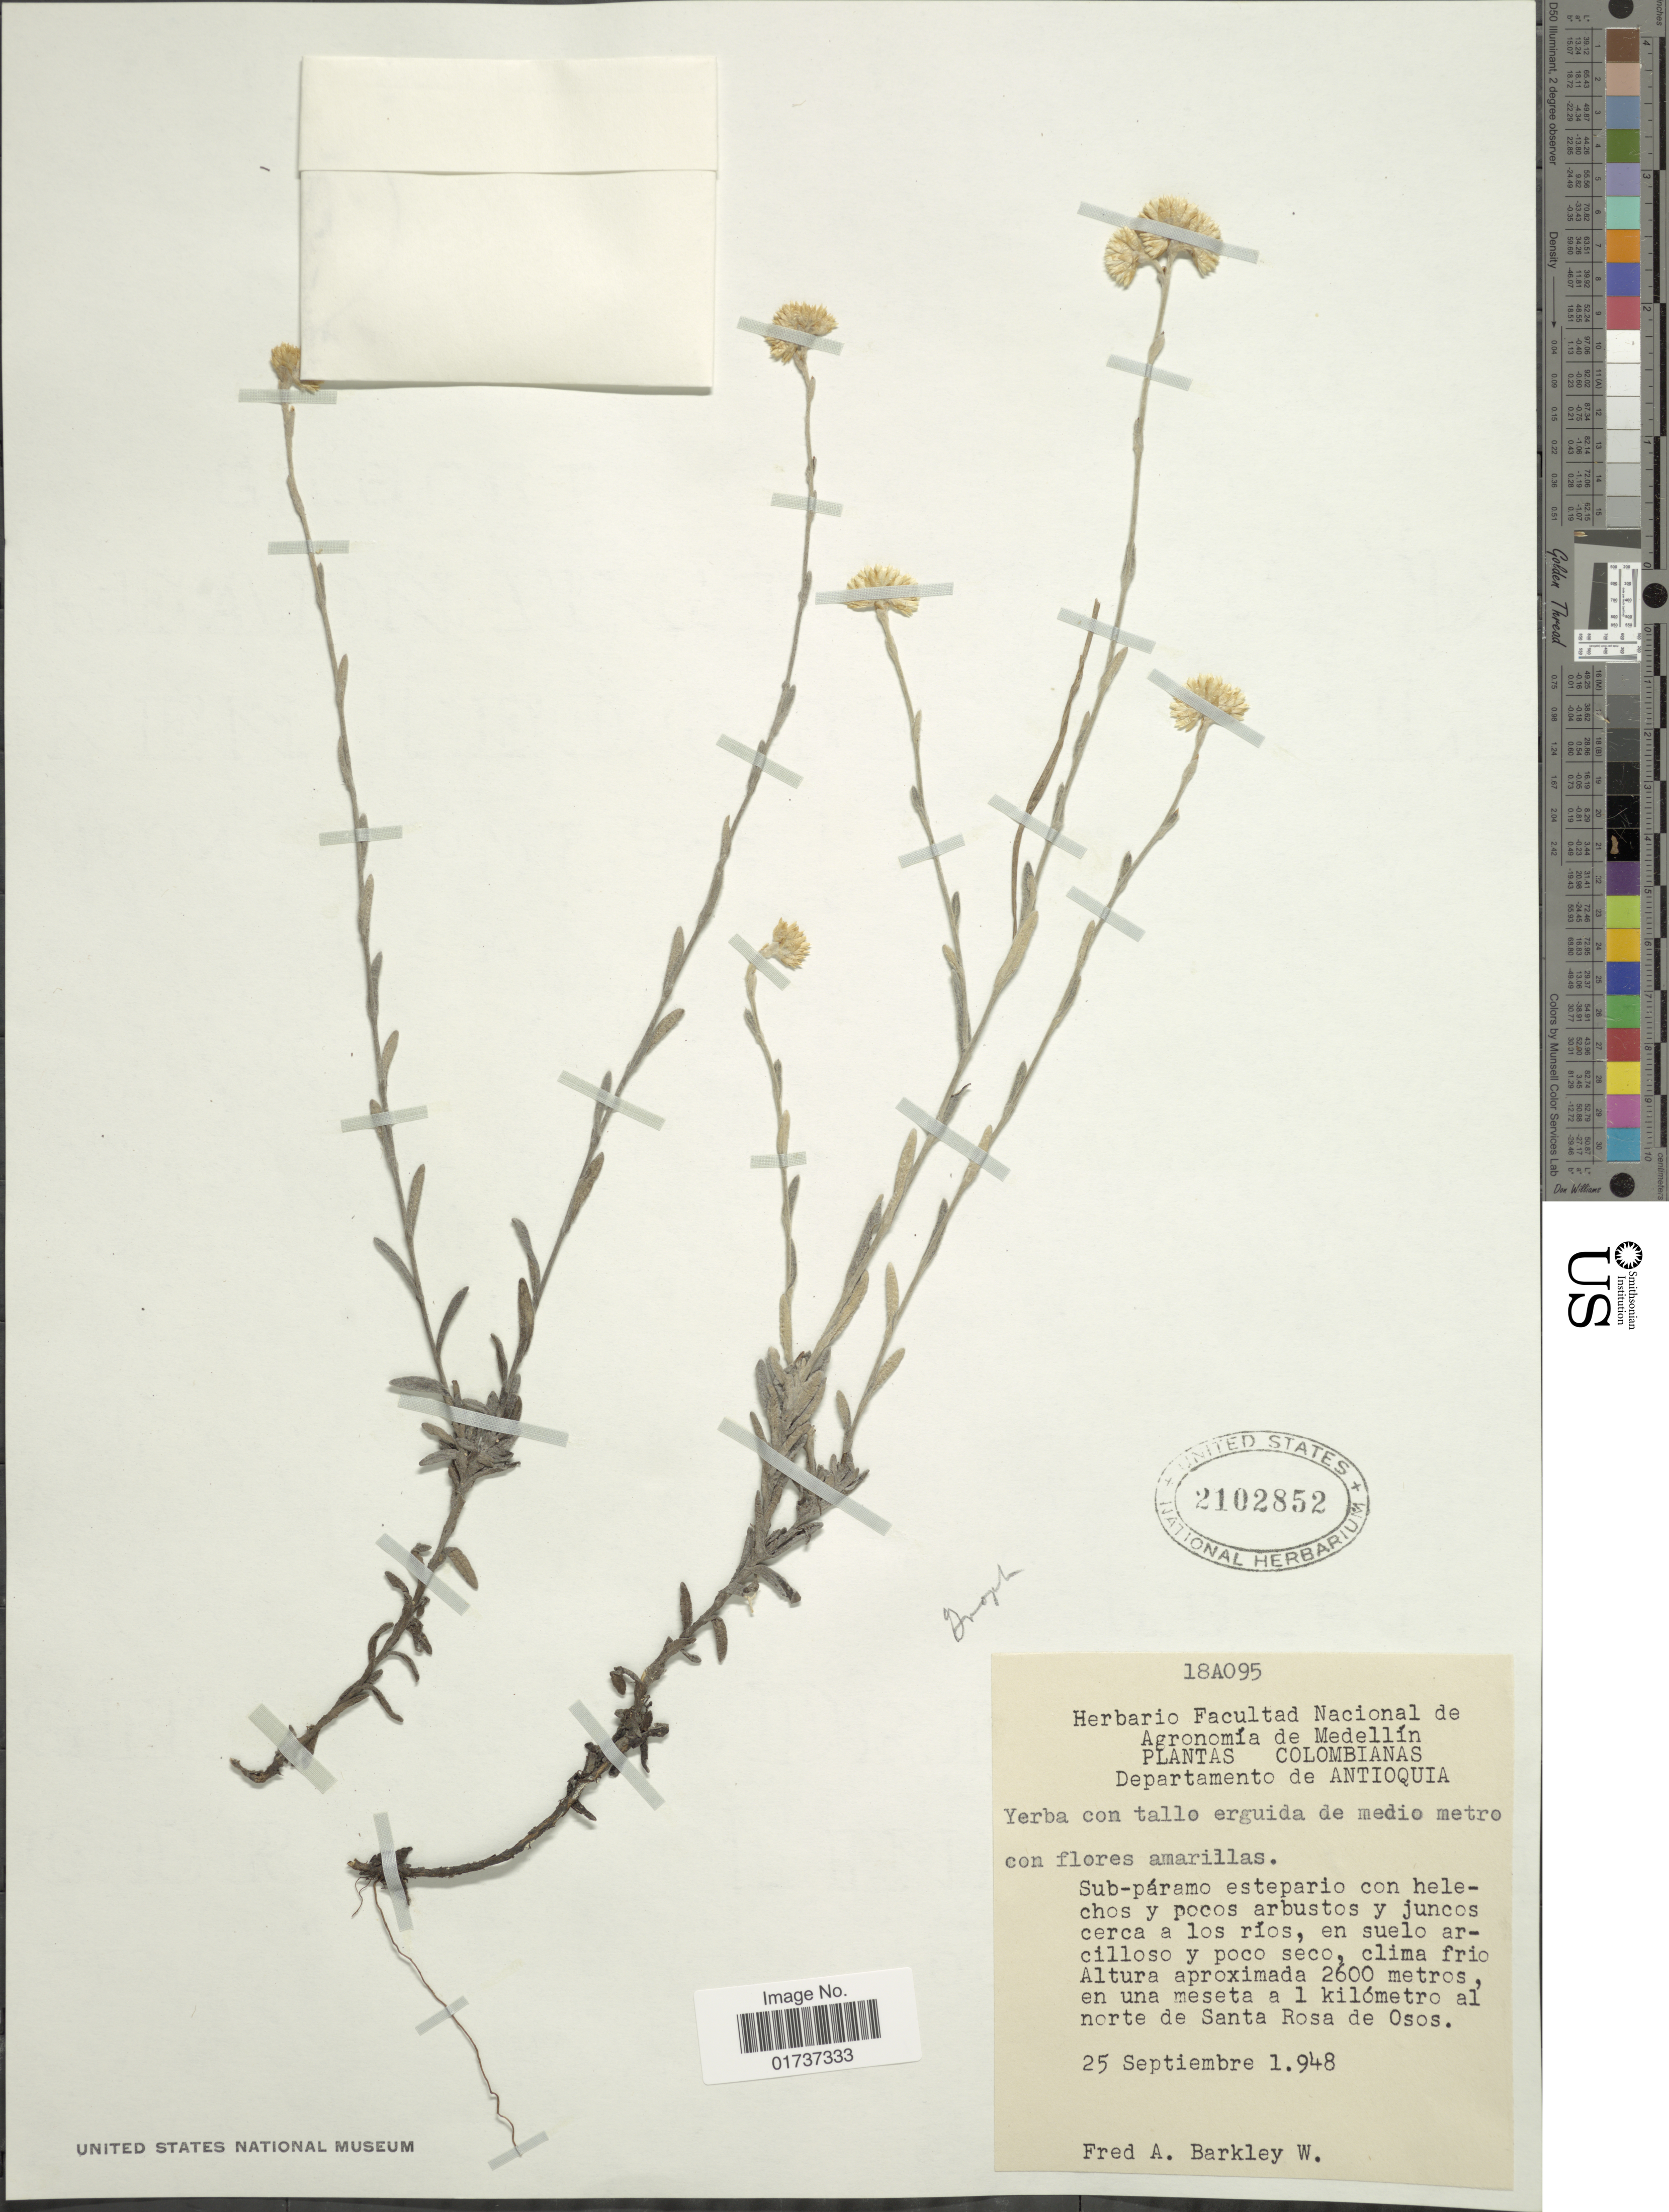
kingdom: Plantae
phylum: Tracheophyta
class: Magnoliopsida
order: Asterales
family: Asteraceae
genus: Gnaphalium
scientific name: Gnaphalium sp.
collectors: F. A. Barkley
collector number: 18A095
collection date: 1949-09-25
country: Colombia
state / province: Antioquia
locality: Departamento de Antioquia, en una meseta a 1 kilometro al norte de Santa Rosa de Osos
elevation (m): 2600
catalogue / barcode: US 2102852